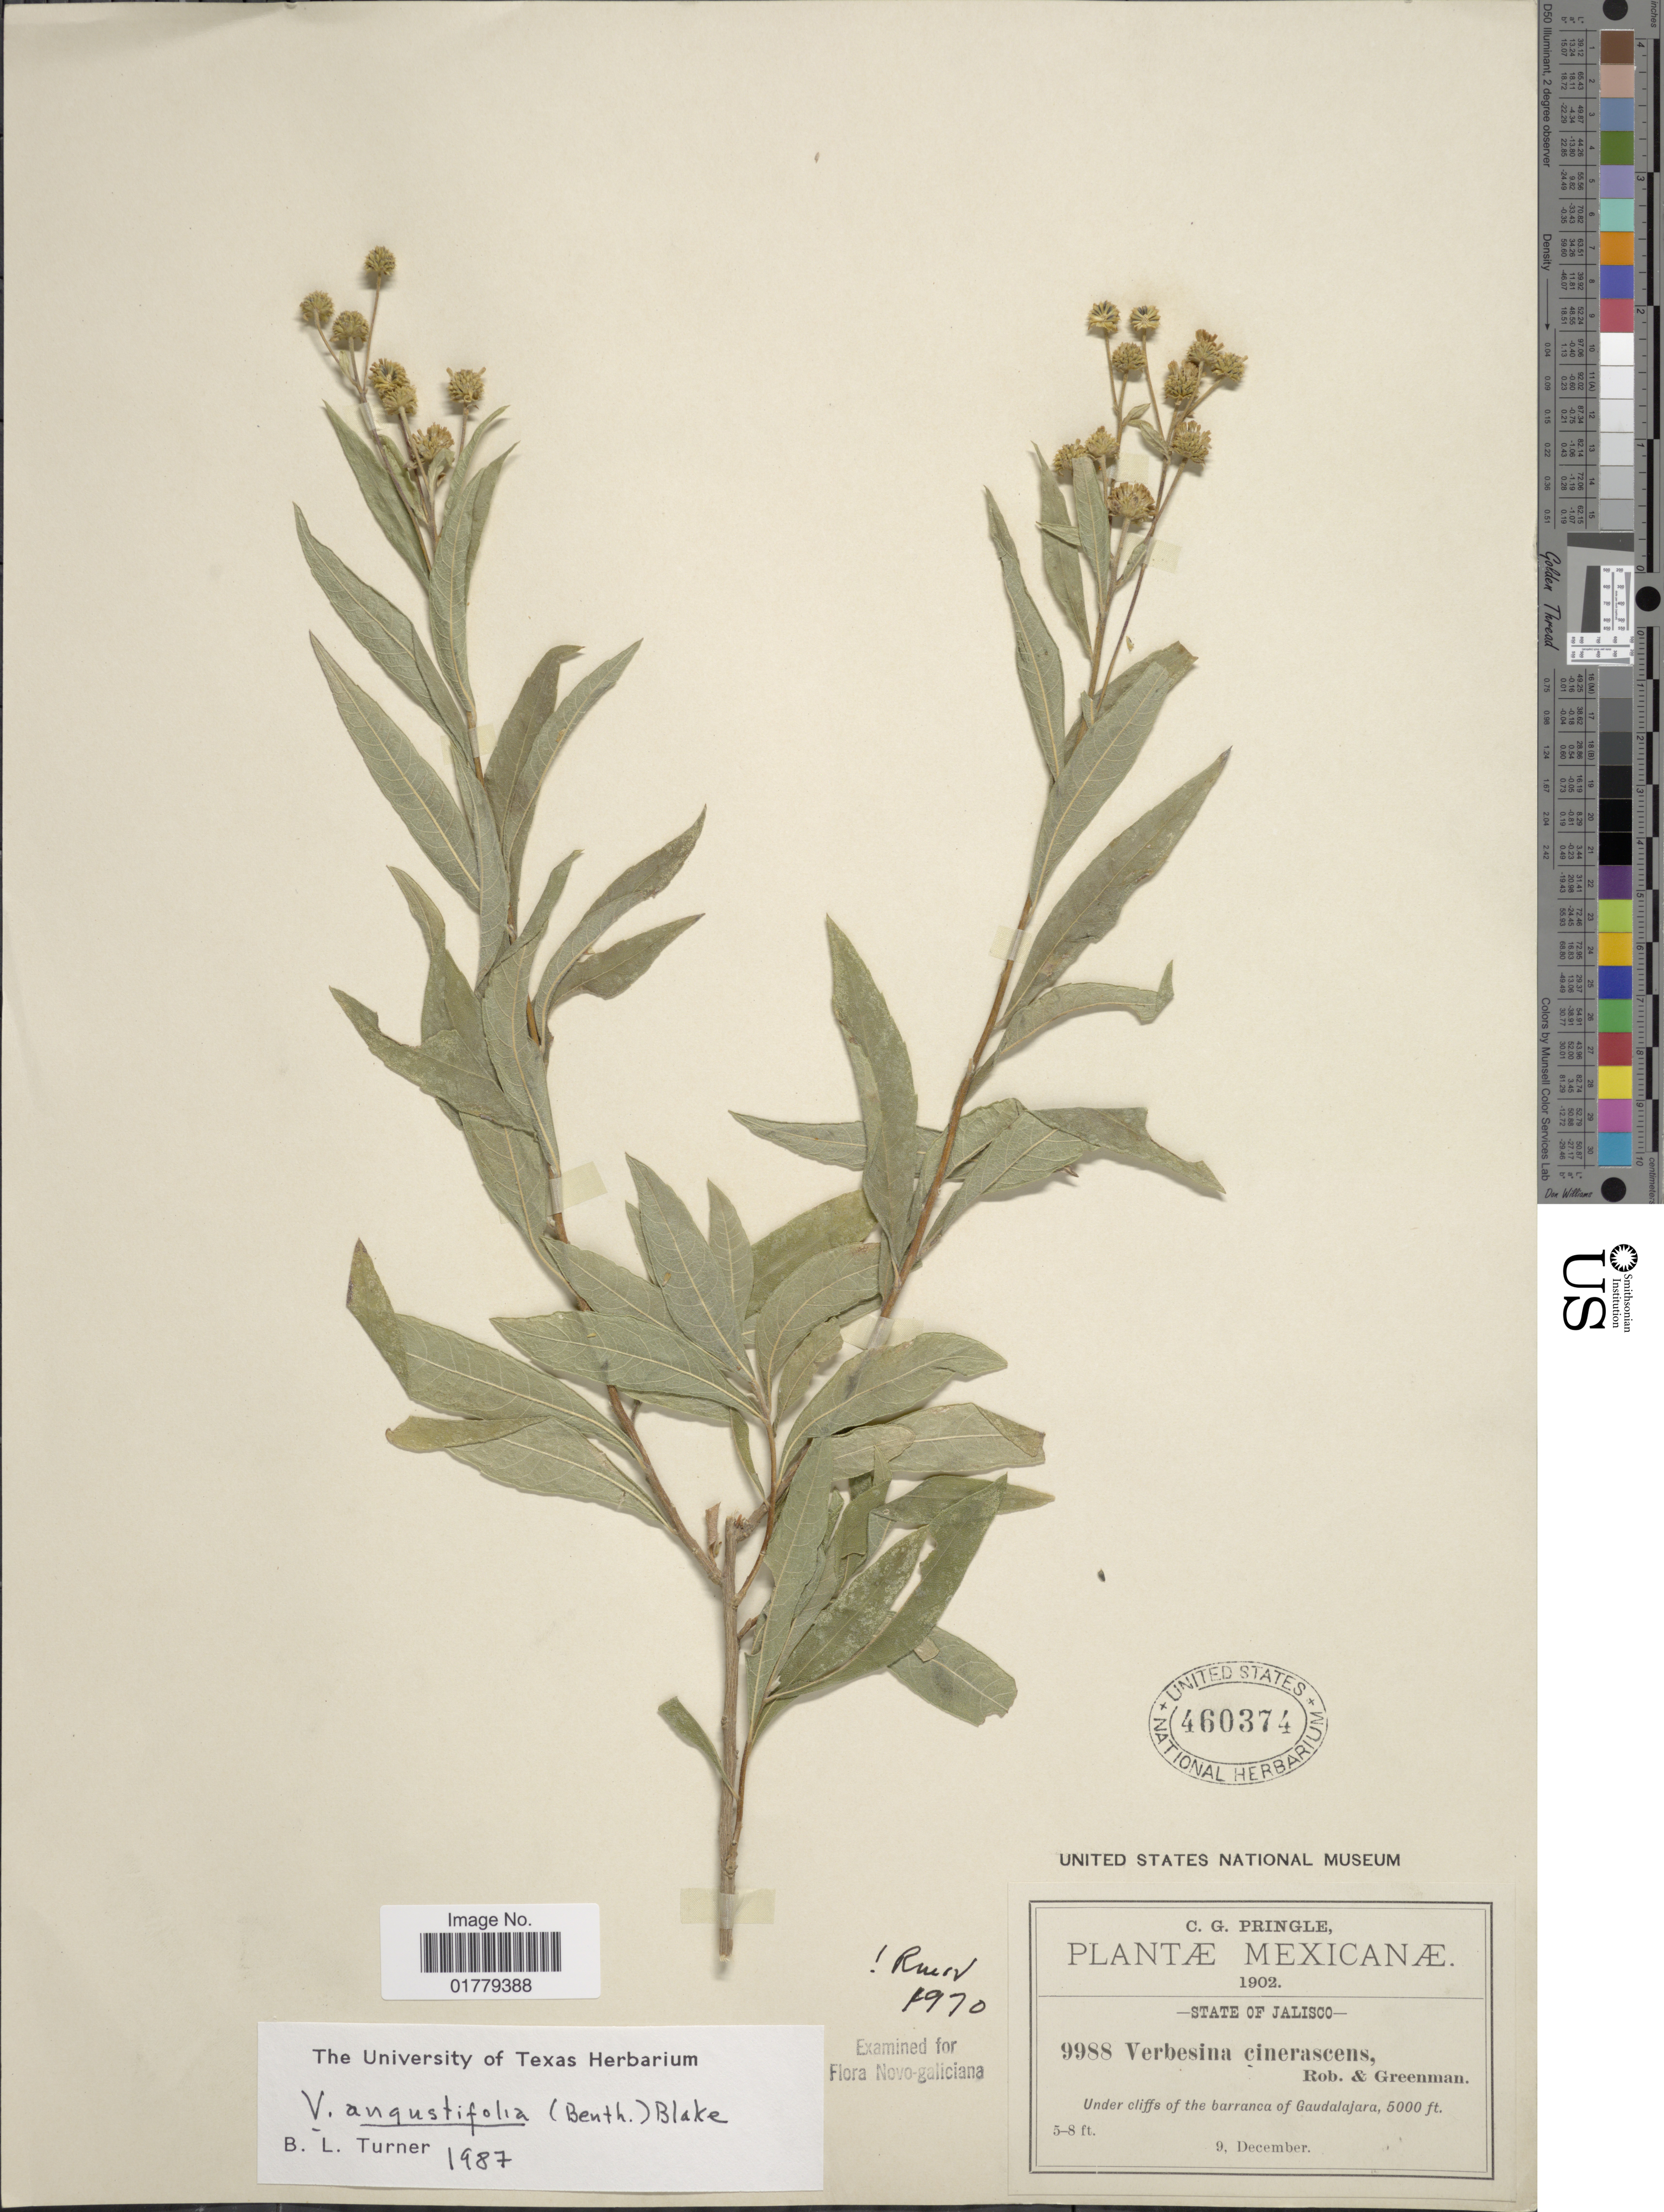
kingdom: Plantae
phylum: Tracheophyta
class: Magnoliopsida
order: Asterales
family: Asteraceae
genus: Verbesina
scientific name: Verbesina angustifolia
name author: S.F. Blake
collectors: C. G. Pringle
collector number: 9988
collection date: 1902-12-09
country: Mexico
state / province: Jalisco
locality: State of Jalisco. Under cliffs of the barranca of Guadalajara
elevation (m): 1524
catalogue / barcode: US 460374